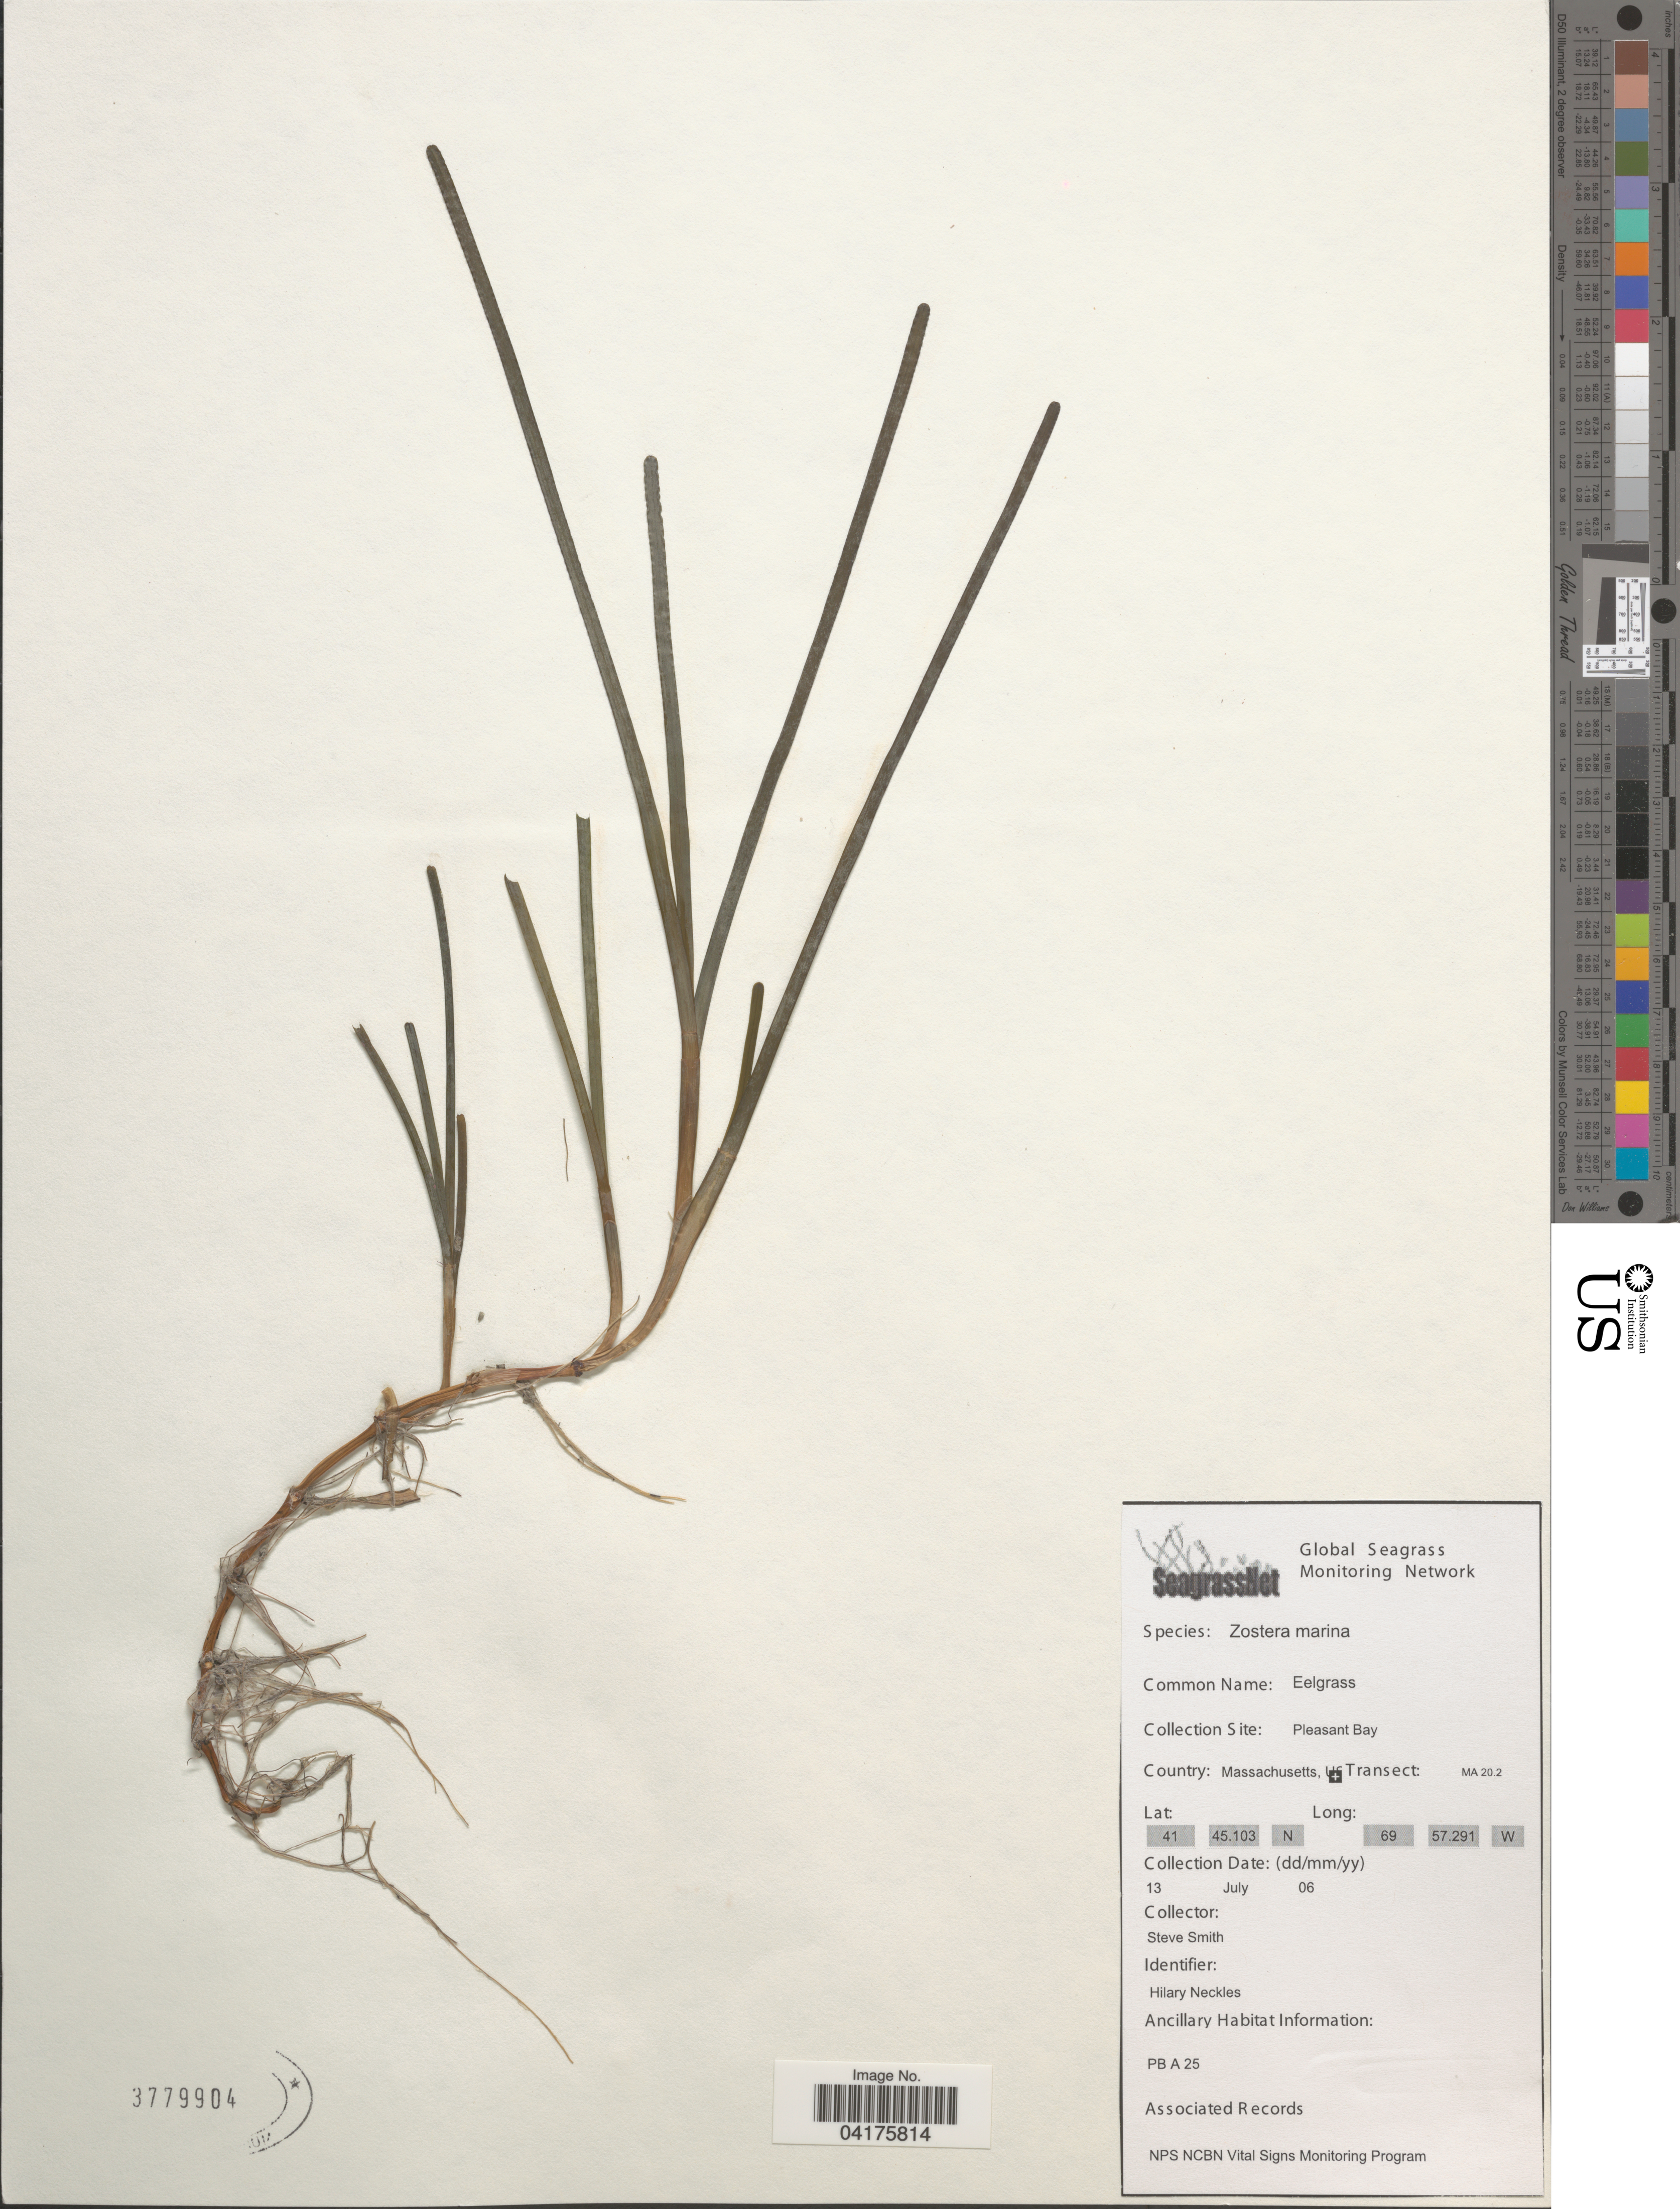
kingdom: Plantae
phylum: Tracheophyta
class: Liliopsida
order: Alismatales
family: Zosteraceae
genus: Zostera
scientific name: Zostera marina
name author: L.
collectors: S.F. Smith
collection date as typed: Transcribed d/m/y: 13/7/6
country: United States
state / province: Massachusetts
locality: Pleasant Bay.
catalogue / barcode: US 3779904